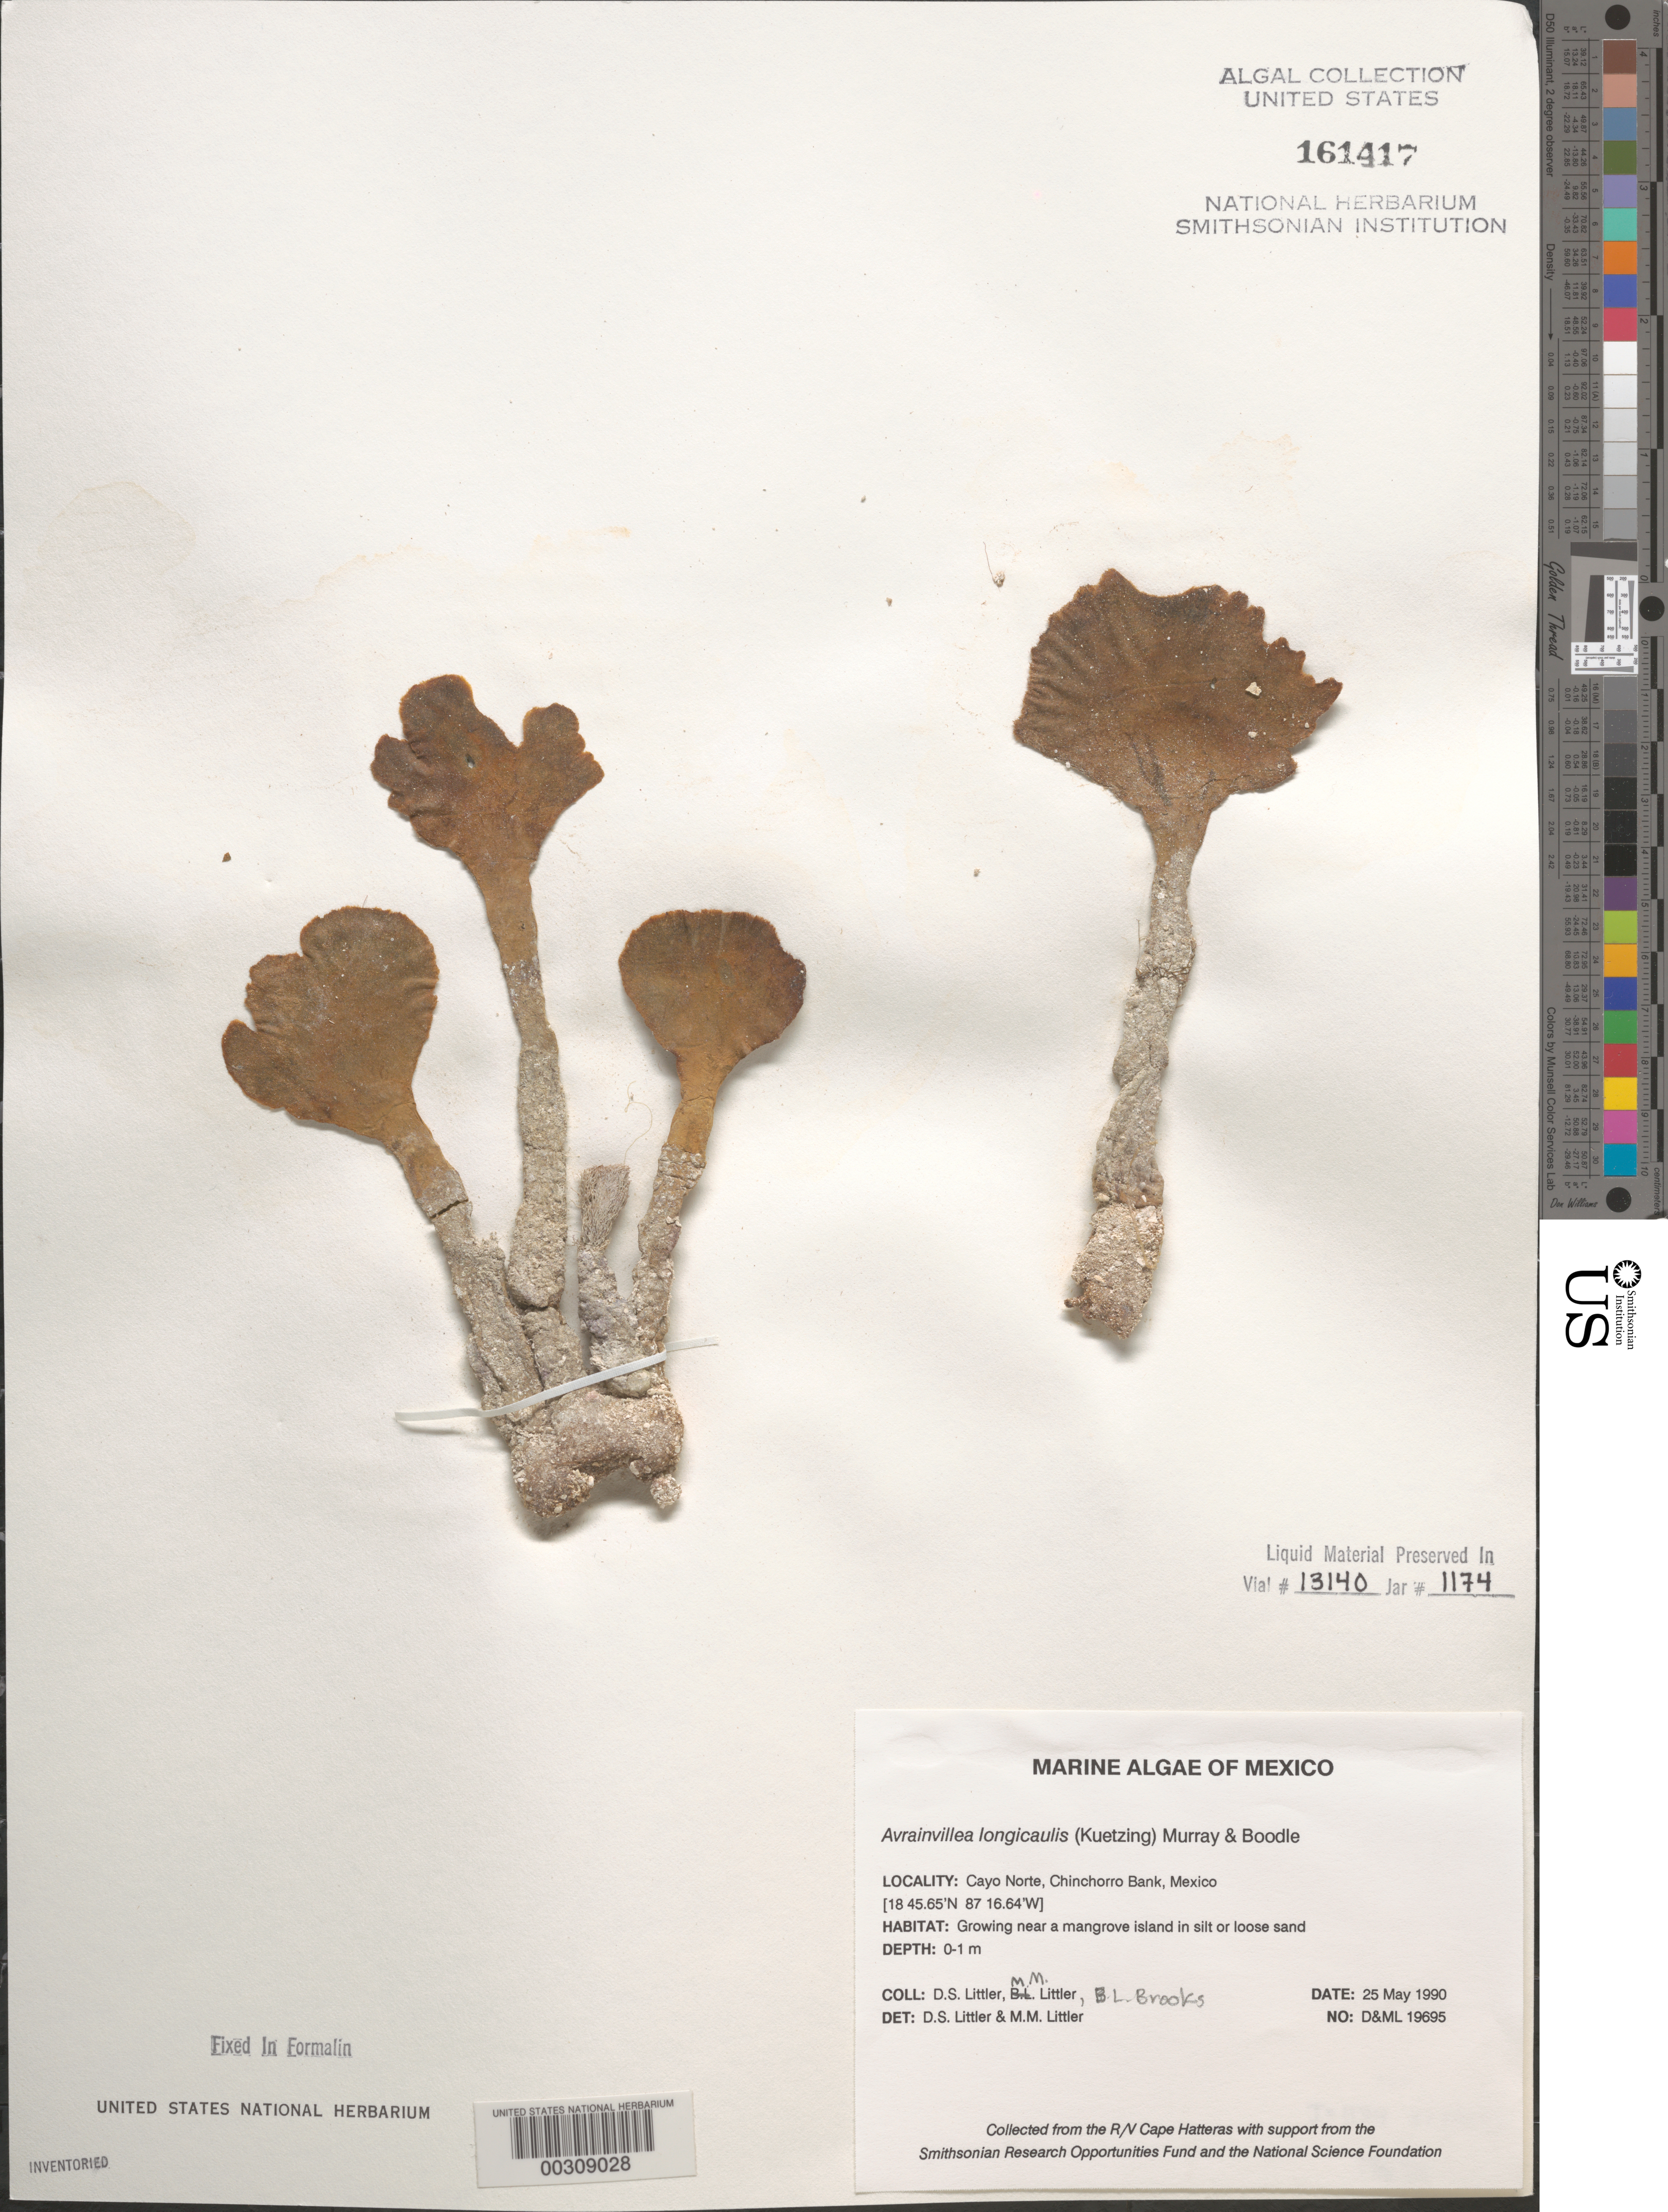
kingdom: Plantae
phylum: Chlorophyta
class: Ulvophyceae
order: Bryopsidales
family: Dichotomosiphonaceae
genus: Avrainvillea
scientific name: Avrainvillea longicaulis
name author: (Kütz.) G. Murray & Boodle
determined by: Littler, D. S.; Littler, M. M.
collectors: D. S. Littler, M. M. Littler & B. Brooks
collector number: D&ML 19695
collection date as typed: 25 May 1990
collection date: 1990-05-25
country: Mexico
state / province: Quintana Roo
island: Cayo Norte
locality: Chinchorro Bank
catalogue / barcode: US 161417